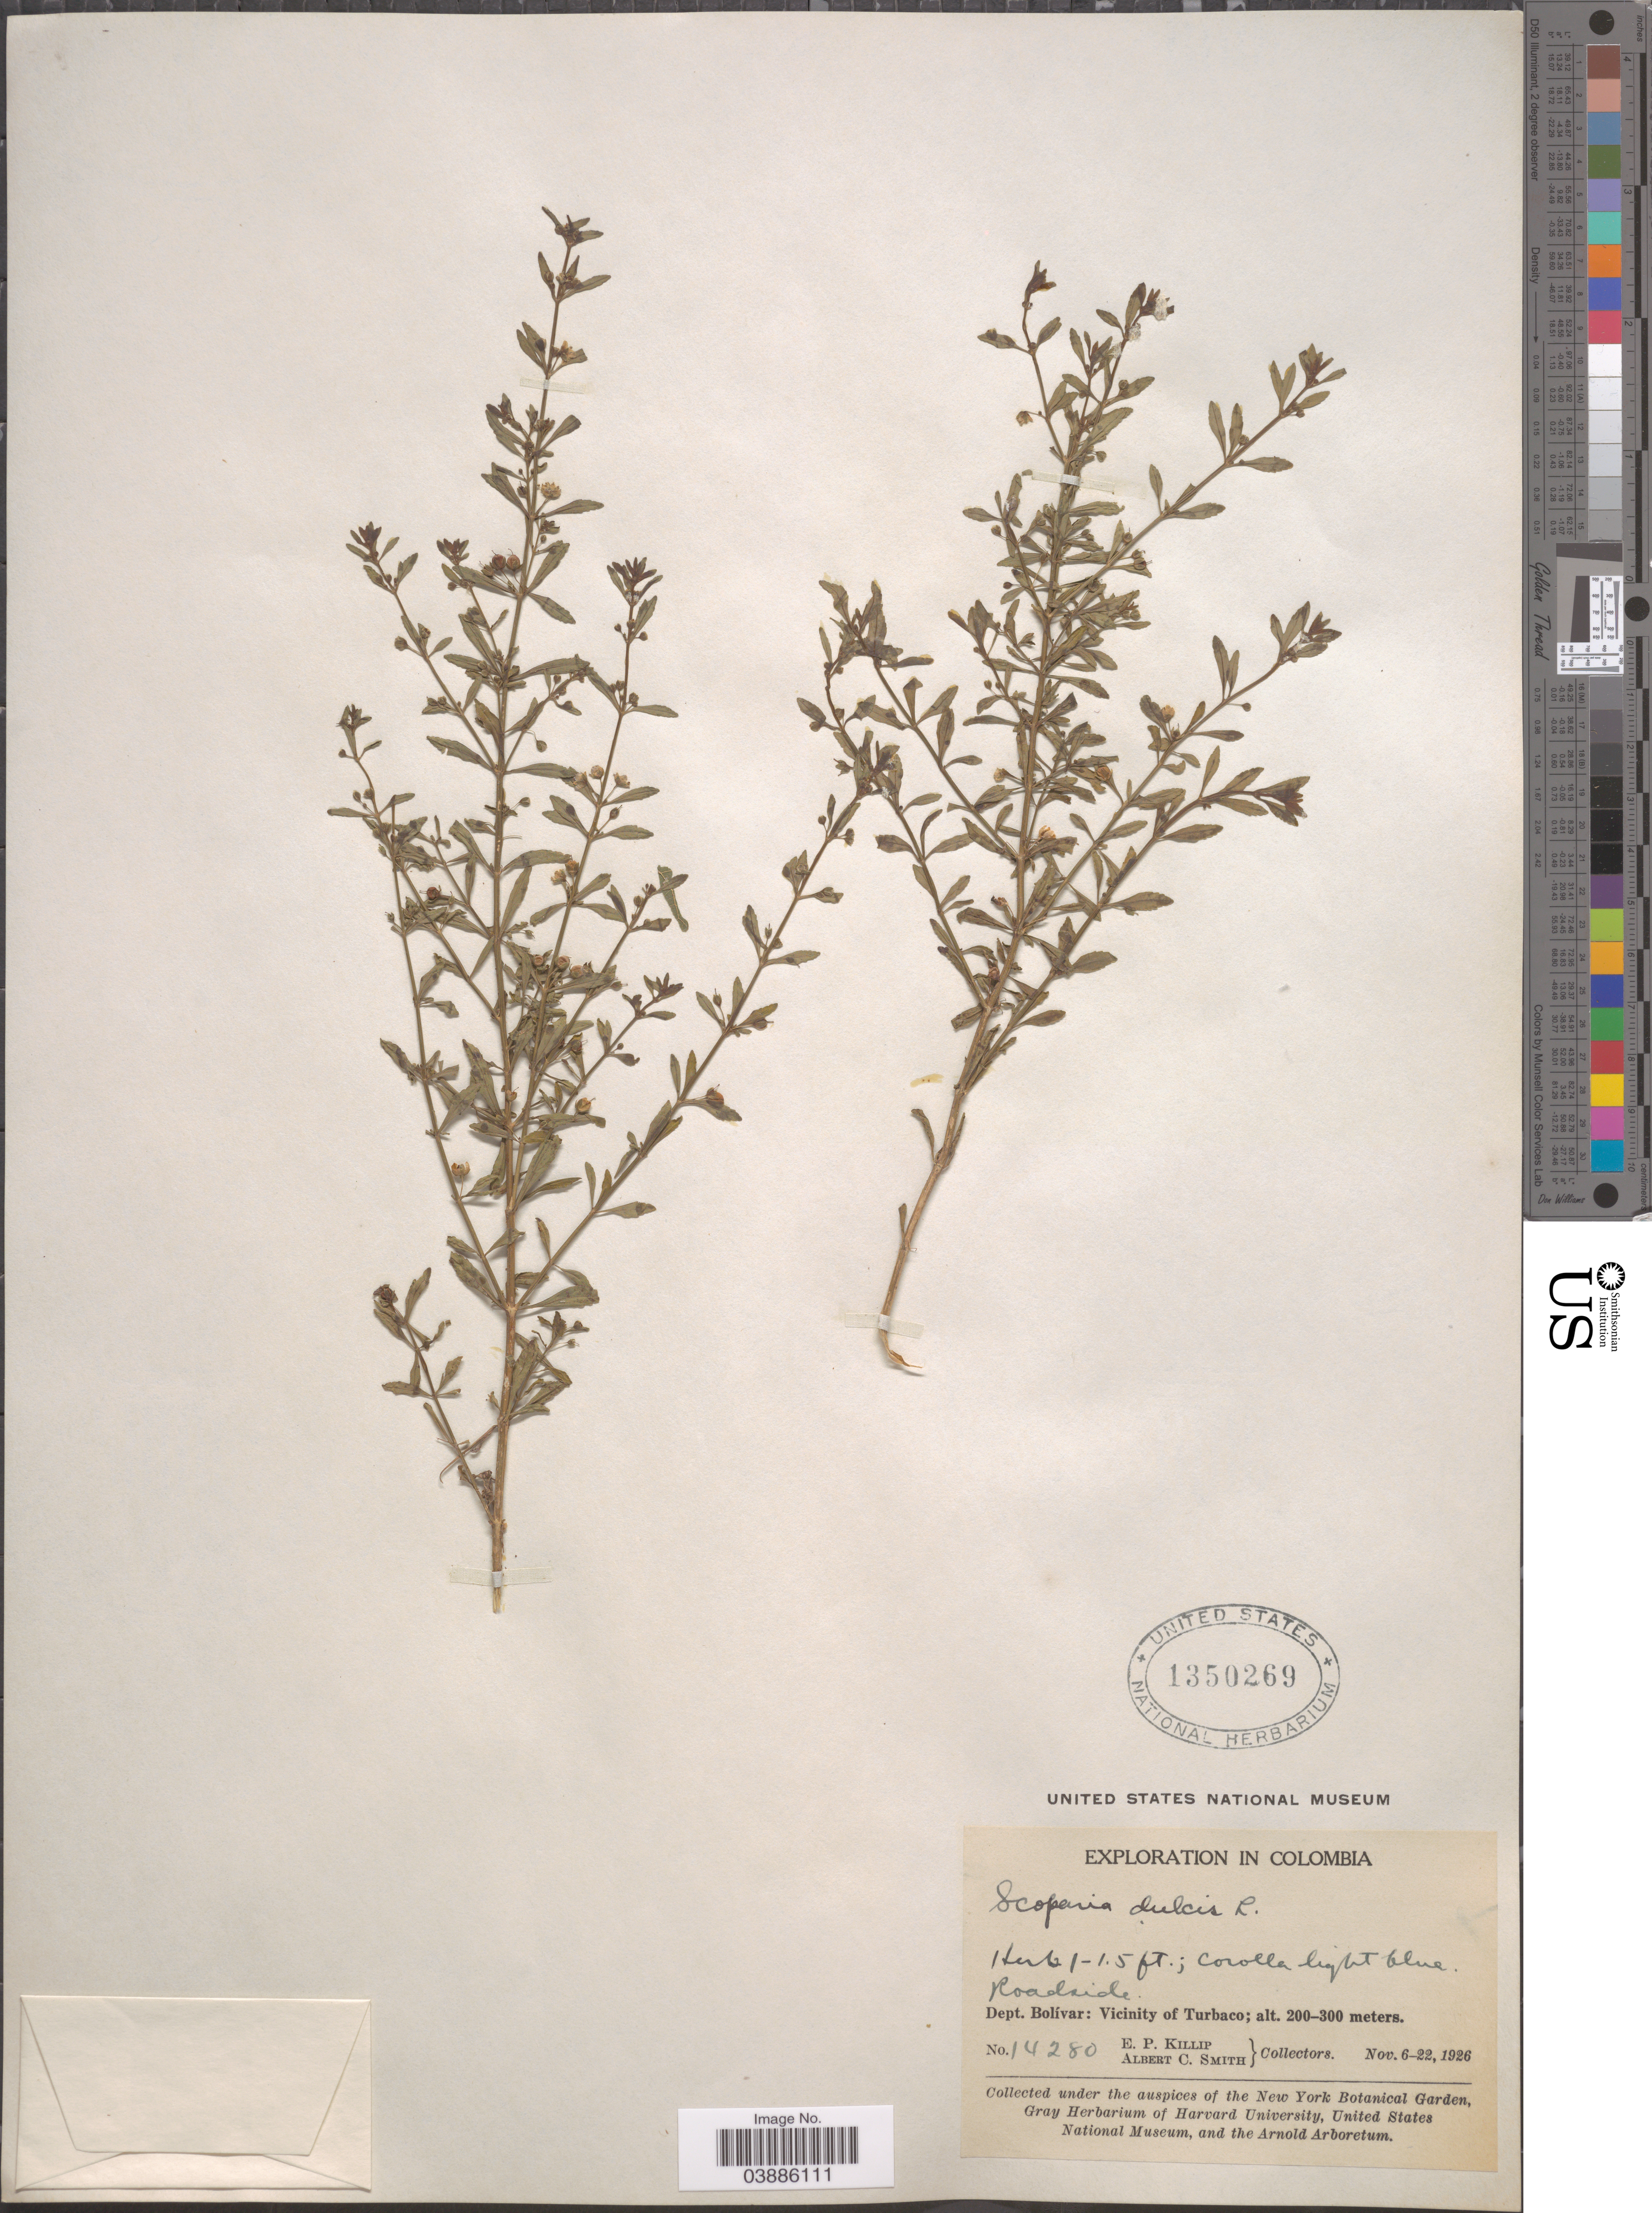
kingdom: Plantae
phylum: Tracheophyta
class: Magnoliopsida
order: Lamiales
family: Plantaginaceae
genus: Scoparia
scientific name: Scoparia dulcis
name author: L.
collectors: E. P. Killip & A. C. Smith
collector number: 14280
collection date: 1926-11-06/1926-11-22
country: Colombia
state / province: Bolívar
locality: Dept. Bolívar: Vicinity of Turbaco.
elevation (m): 200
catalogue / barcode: US 1350269